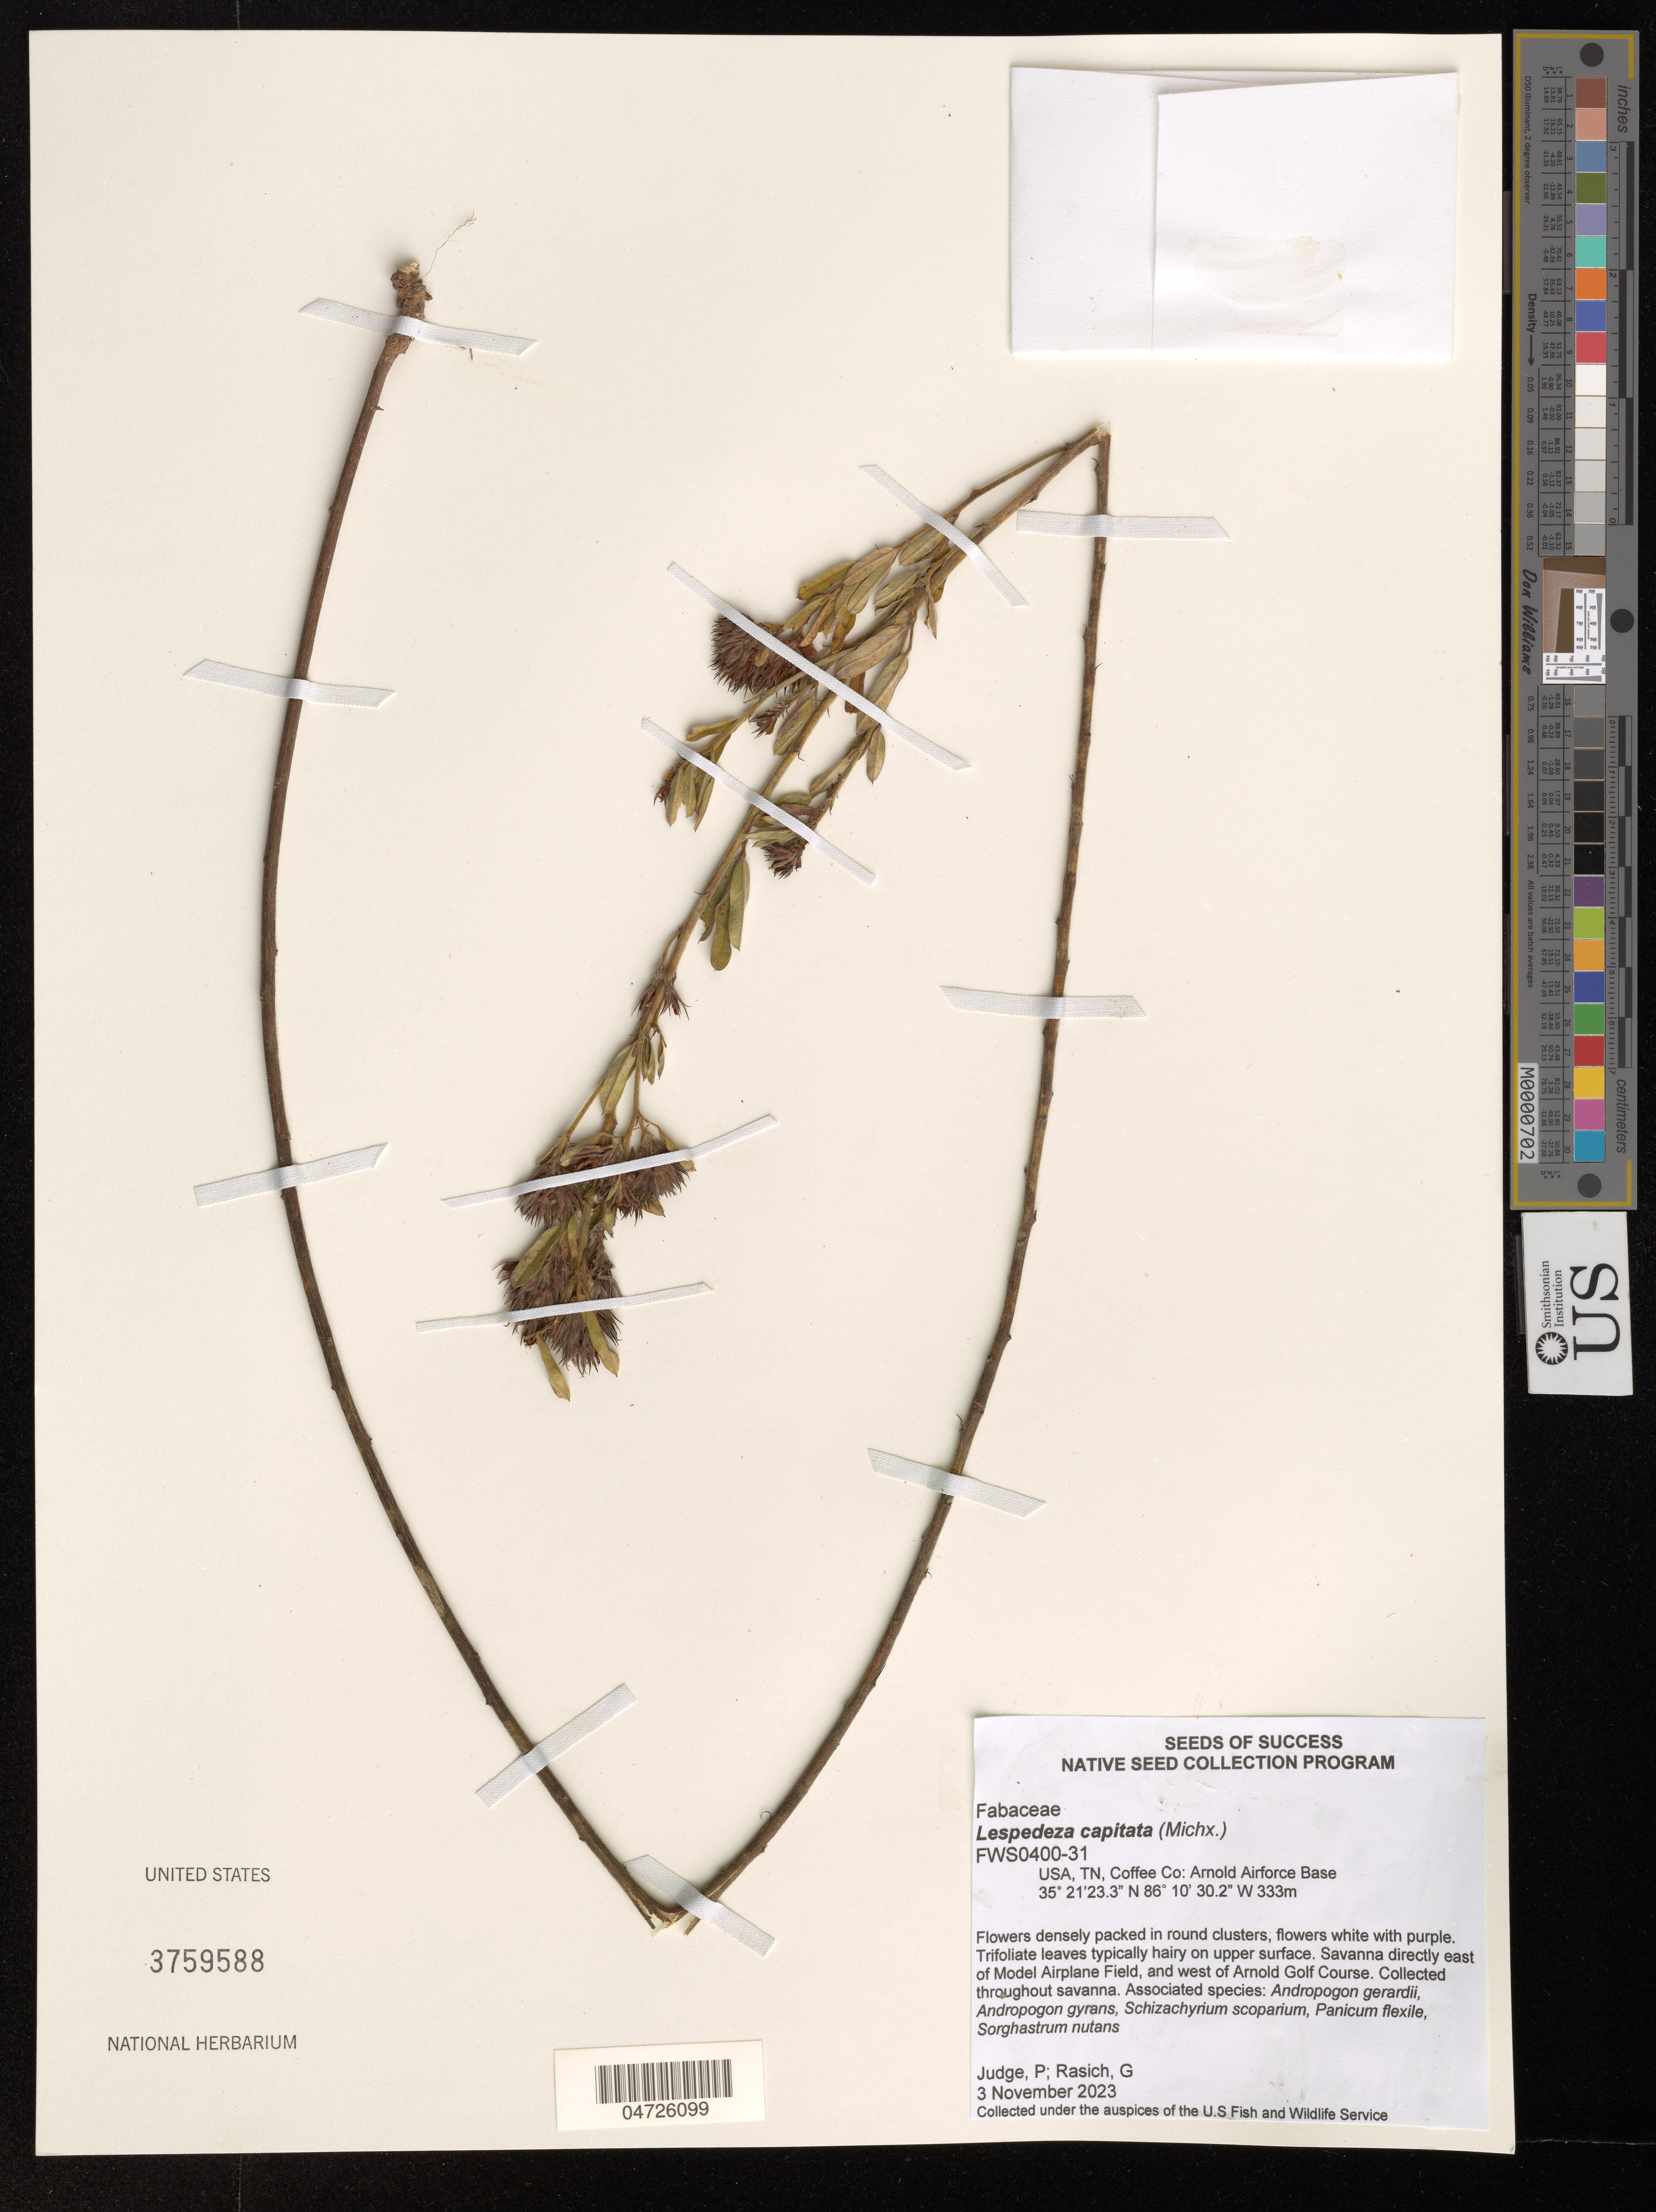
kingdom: Plantae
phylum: Tracheophyta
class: Magnoliopsida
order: Fabales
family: Fabaceae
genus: Lespedeza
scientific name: Lespedeza capitata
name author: Michx.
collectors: P. Judge & G. Rasich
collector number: FWS0400-31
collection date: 2023-11-03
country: United States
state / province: Tennessee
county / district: Coffee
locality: Coffee Co: Arnold Airforce Base.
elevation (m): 333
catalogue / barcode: US 3759588